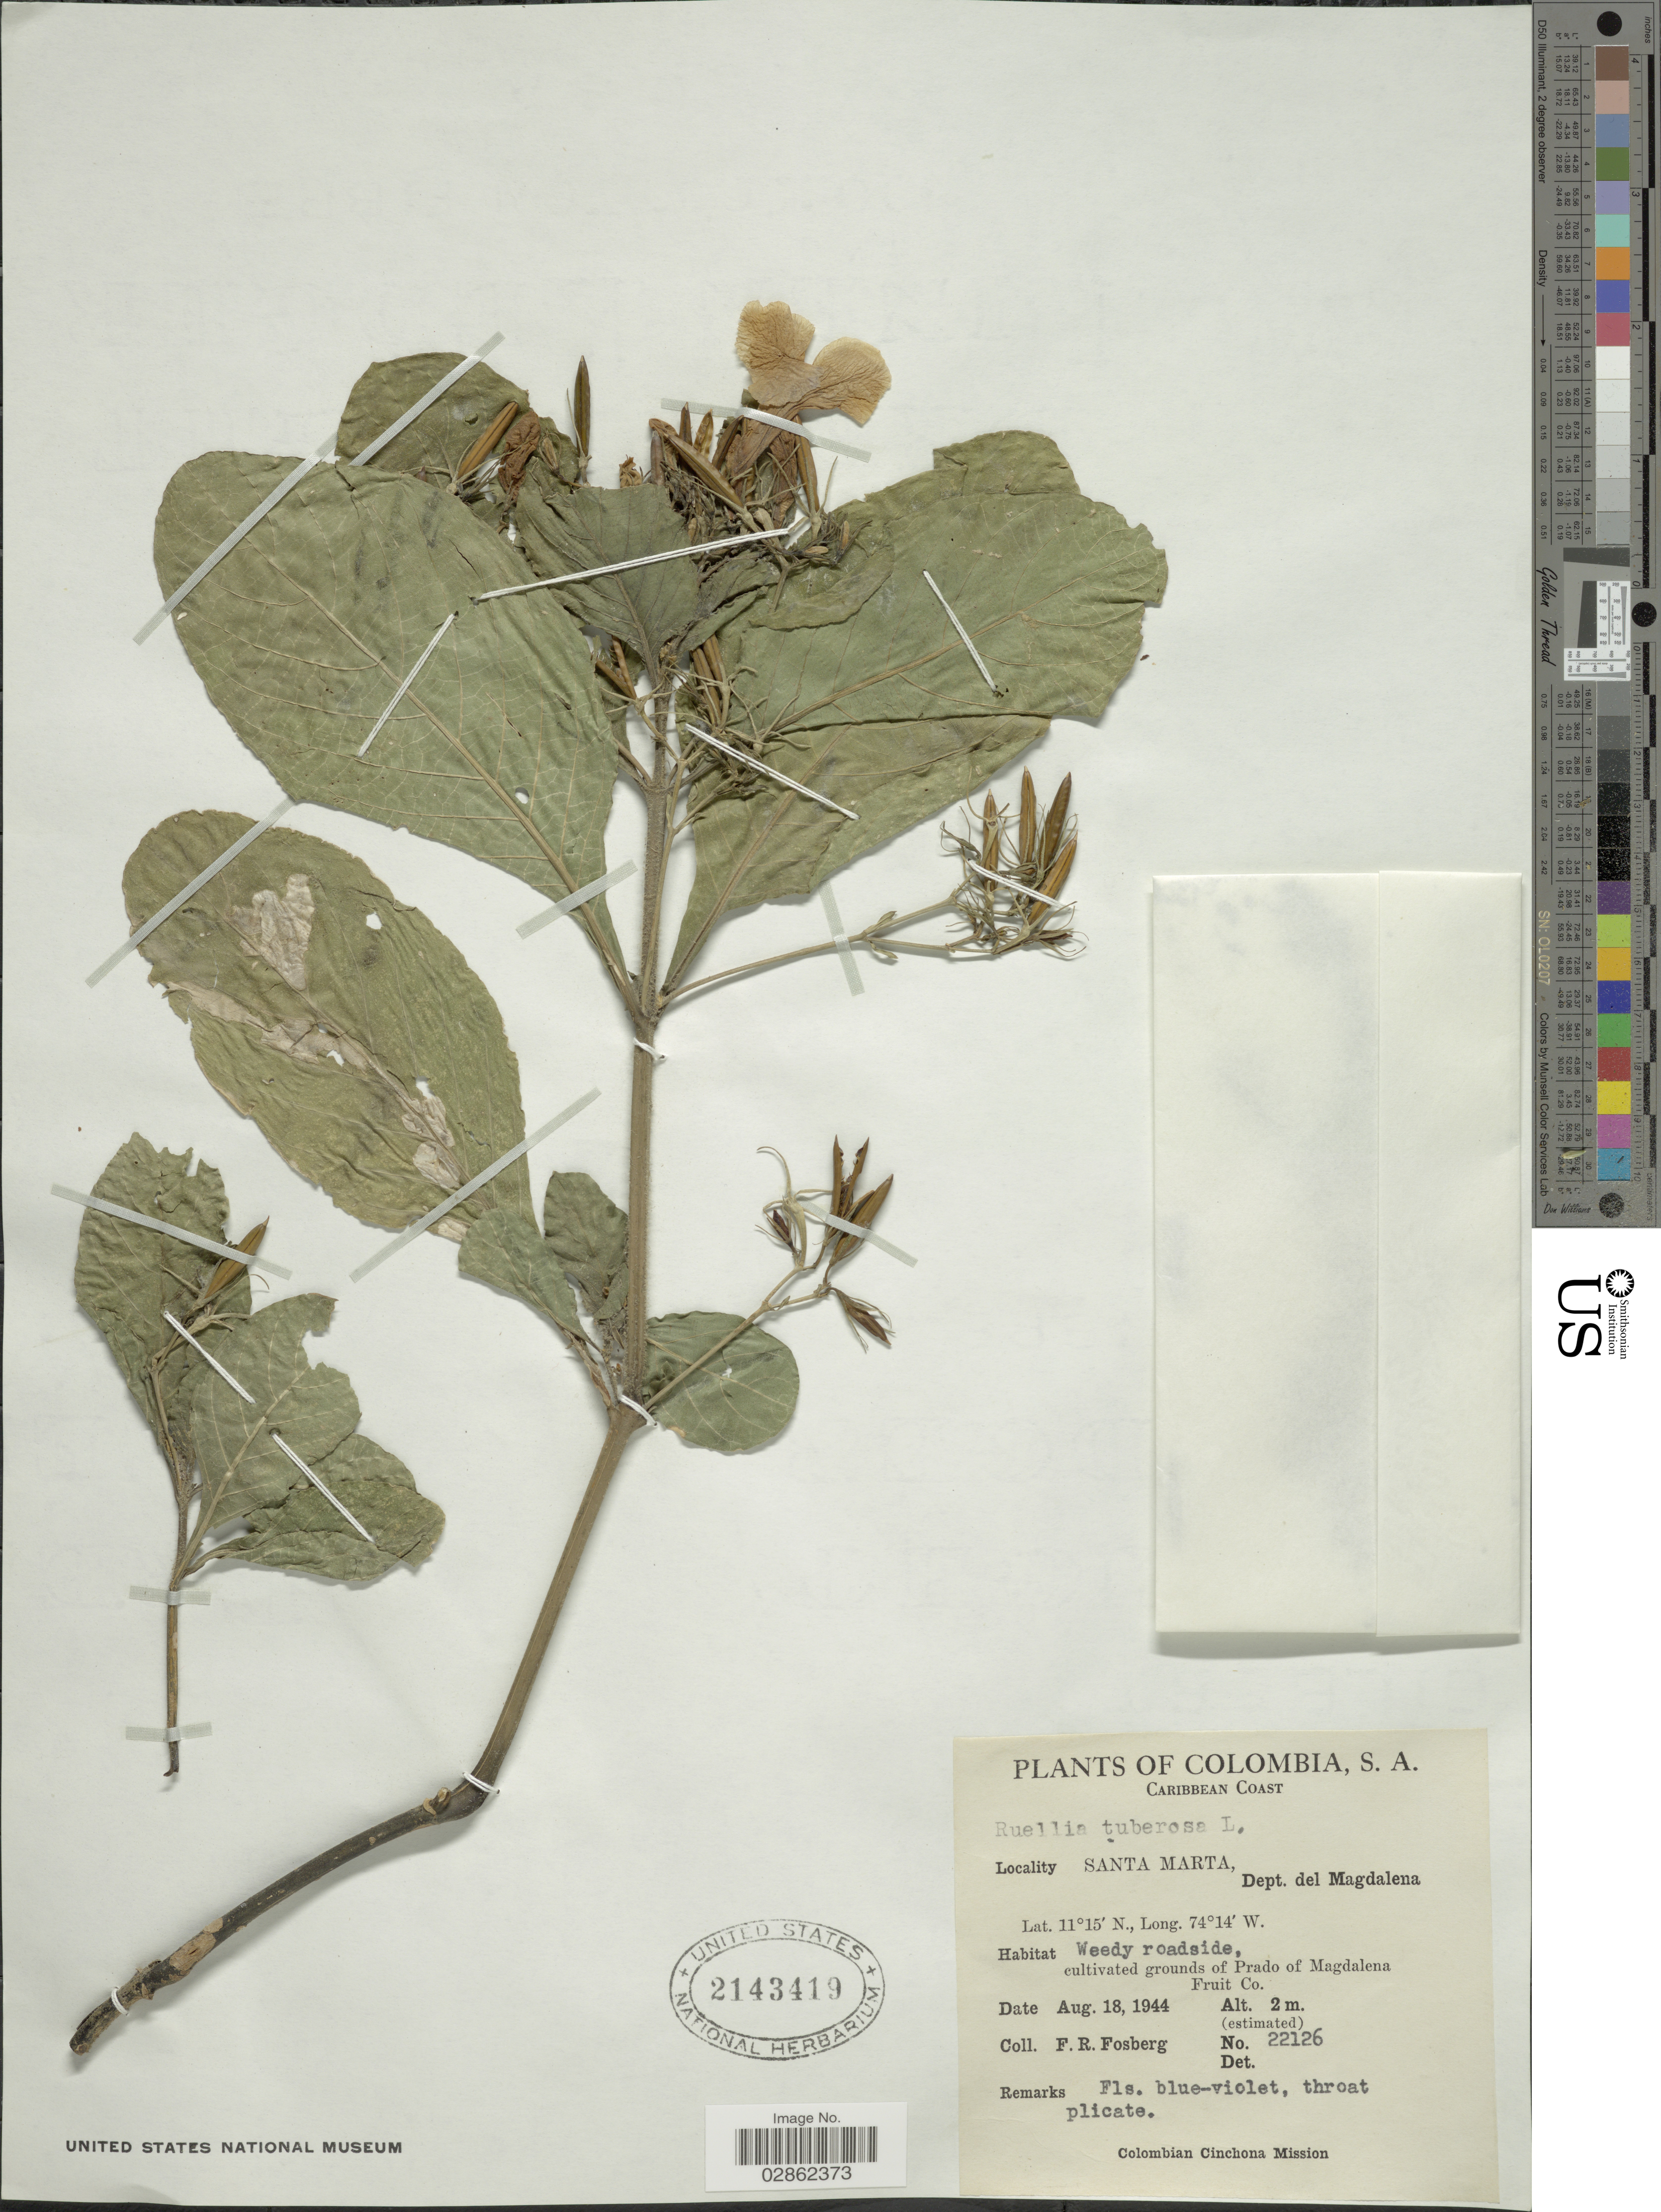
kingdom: Plantae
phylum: Tracheophyta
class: Magnoliopsida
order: Lamiales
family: Acanthaceae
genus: Ruellia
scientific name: Ruellia tuberosa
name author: L.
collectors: F. R. Fosberg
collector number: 22126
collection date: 1944-08-18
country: Colombia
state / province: Magdalena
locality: Caribbean Coast. Santa Marta, Dept. del Magdalena. Grounds of Prado of Magdalena Fruit Co.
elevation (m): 2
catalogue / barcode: US 2143419